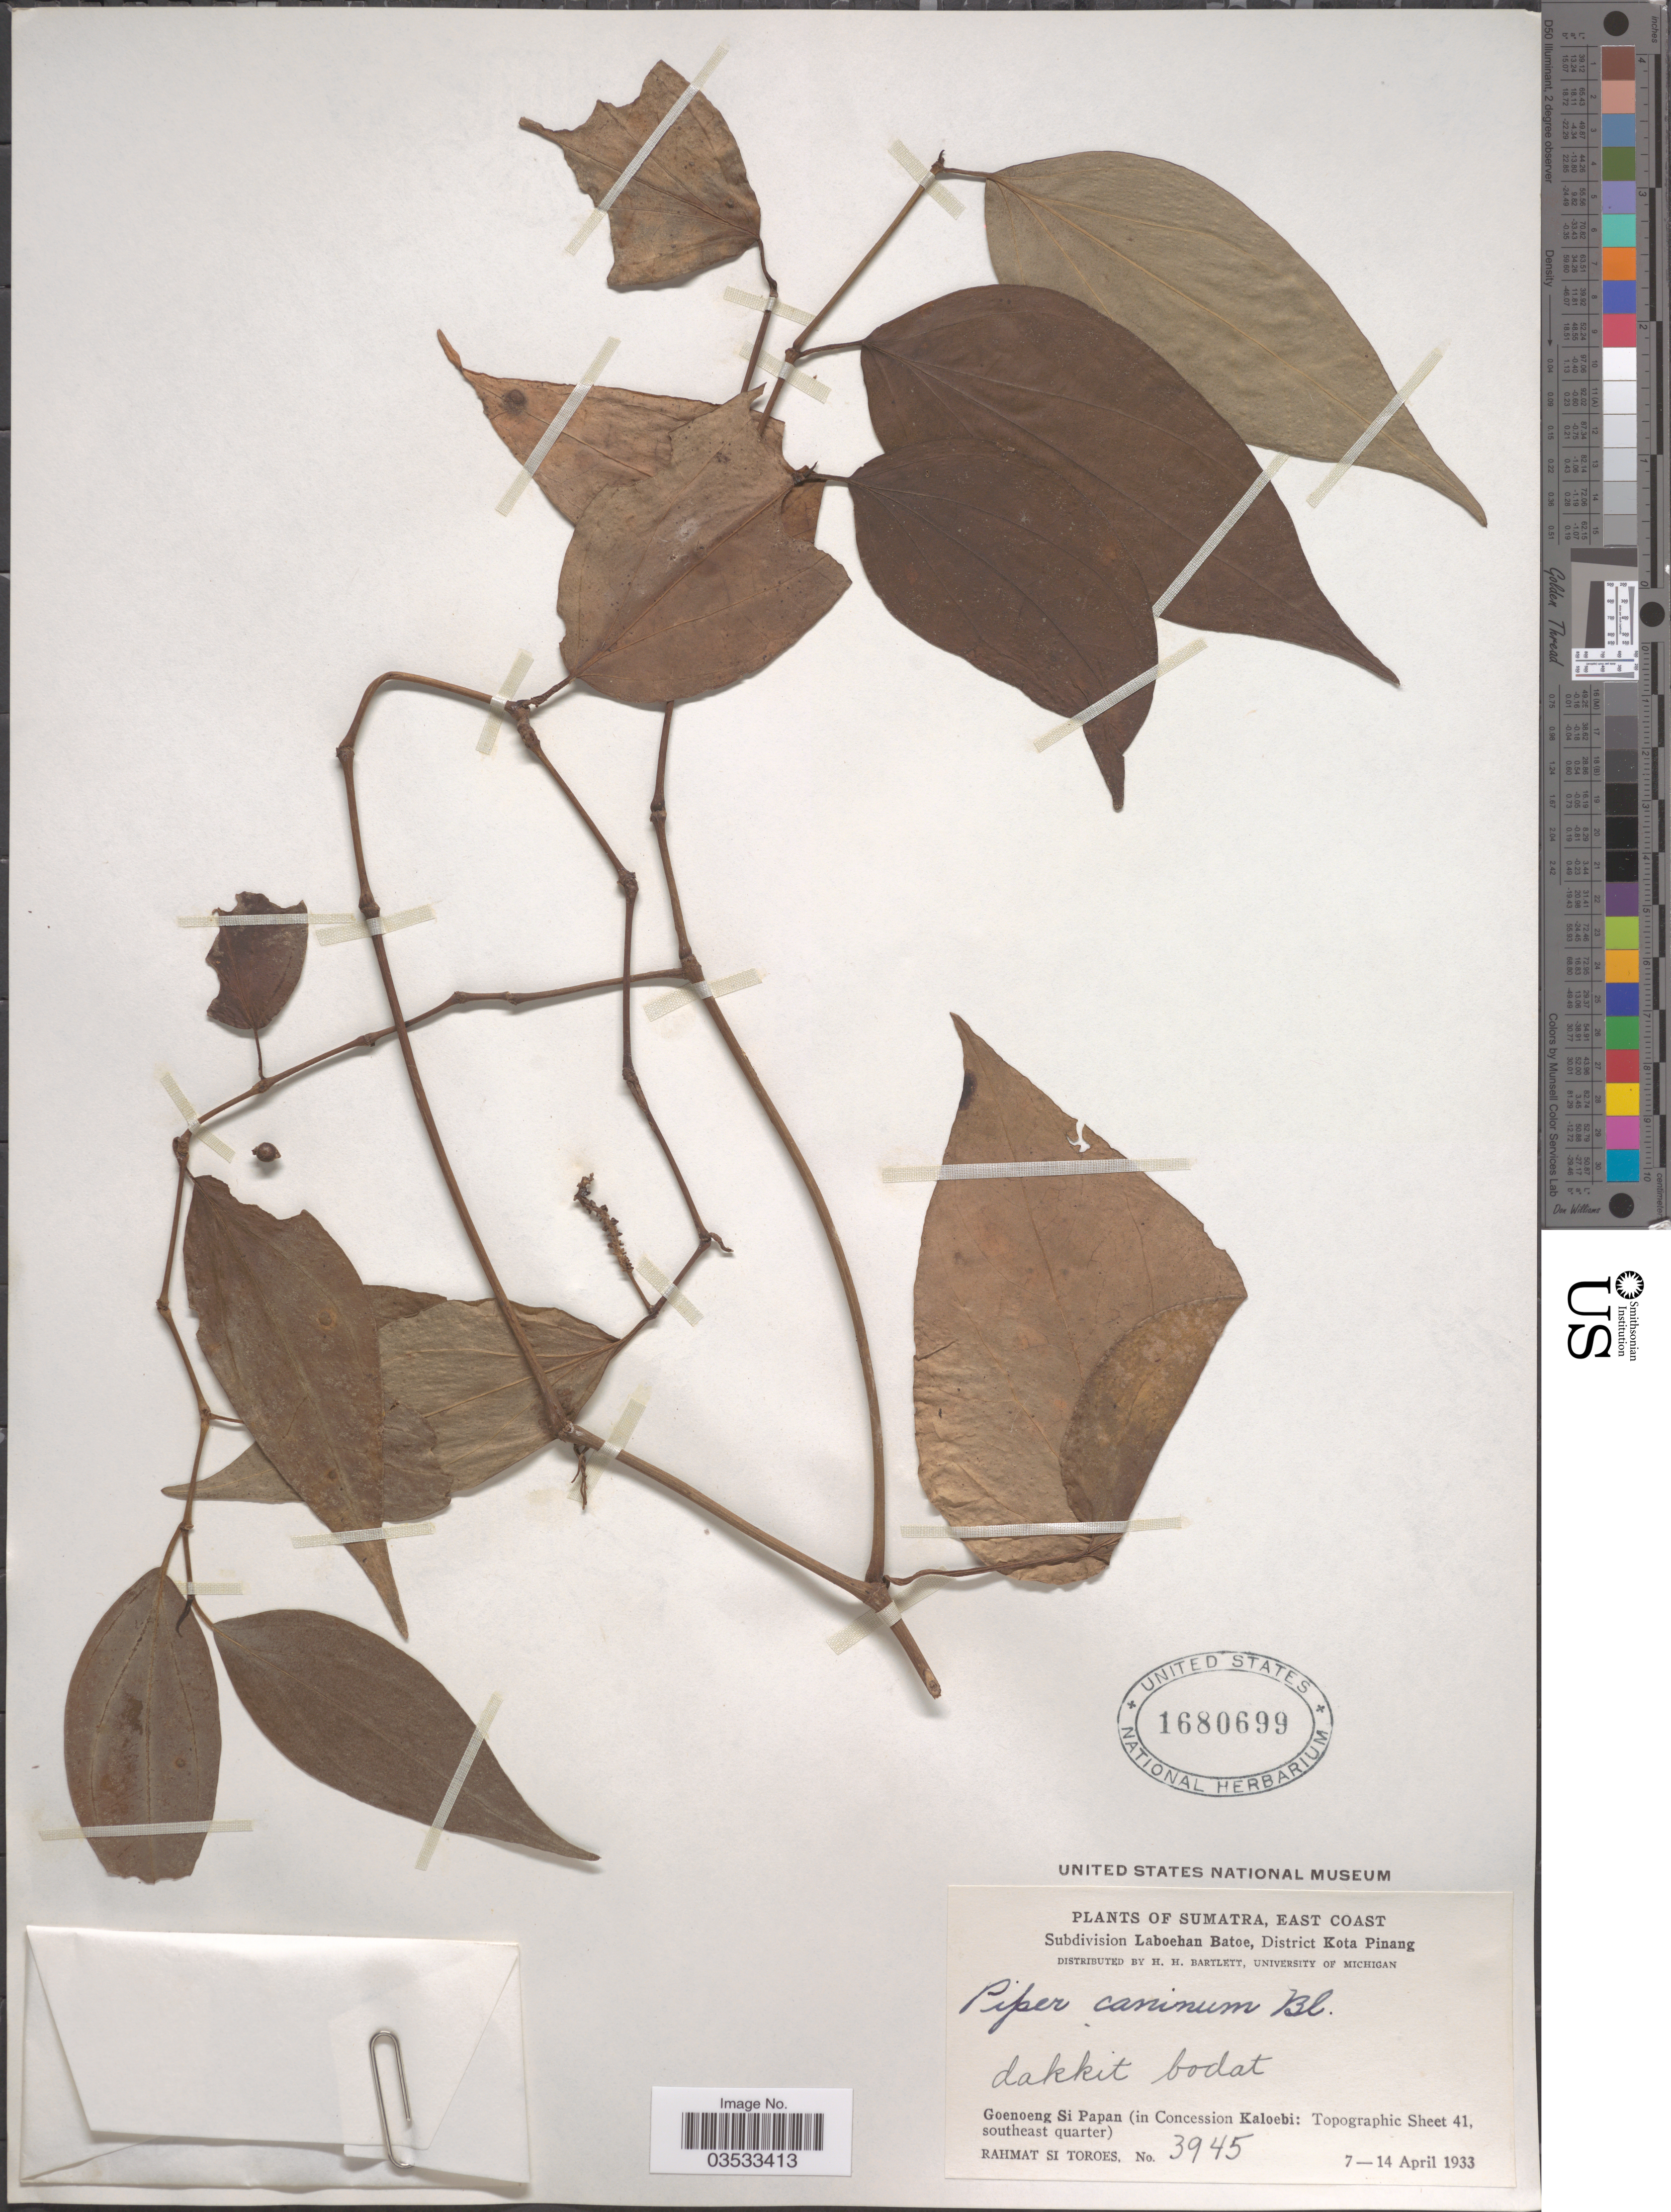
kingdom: Plantae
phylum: Tracheophyta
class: Magnoliopsida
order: Piperales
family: Piperaceae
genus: Piper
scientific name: Piper caninum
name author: Blume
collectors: Rahmat Si Boeea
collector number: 3945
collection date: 1933-04-07/1933-04-14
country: Indonesia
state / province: Sumatra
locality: East Coast. Subdivision Laboehan Batoe, District Kota Pinang. Dakkit bodat. Goenoeng Si Papan (in Concession Kaloebi: Topogrpic Sheet 41, southeast quarter).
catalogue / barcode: US 1680699